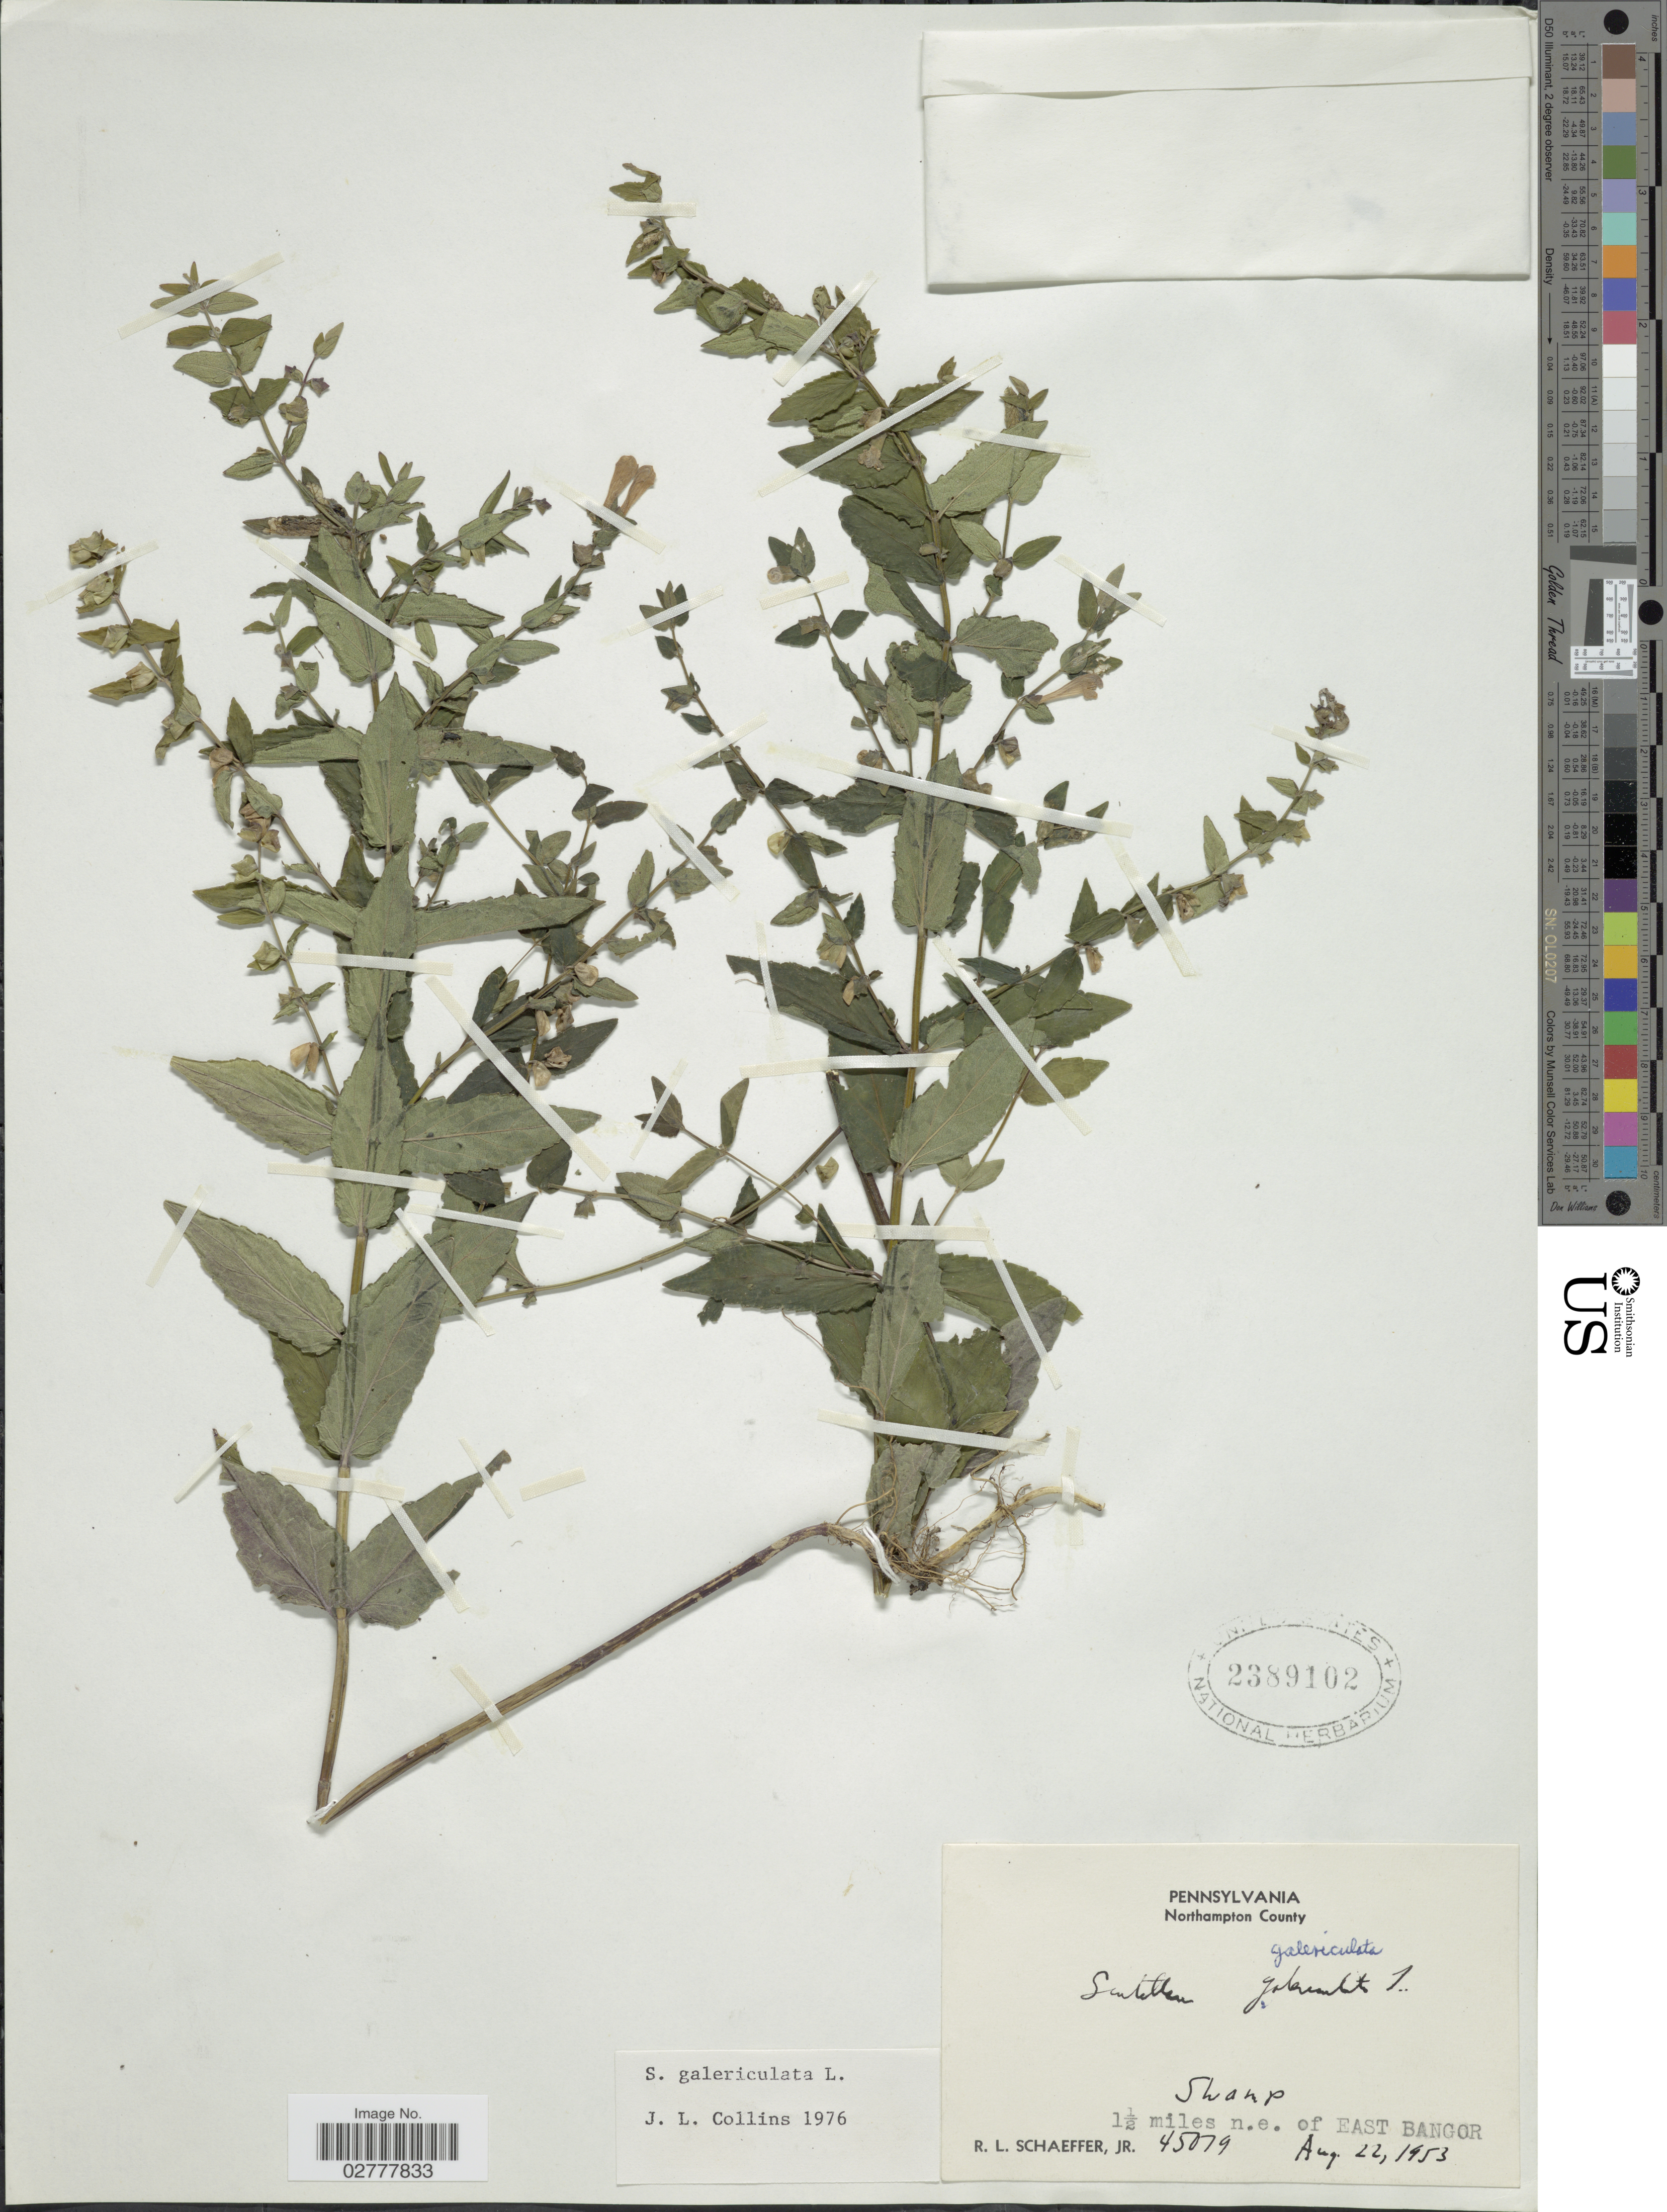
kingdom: Plantae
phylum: Tracheophyta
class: Magnoliopsida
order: Lamiales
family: Lamiaceae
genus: Scutellaria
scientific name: Scutellaria galericulata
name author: L.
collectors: R. L. Schaeffer Jr.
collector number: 45079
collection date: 1953-08-22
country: United States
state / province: Pennsylvania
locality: Northampton County. 1½ miles n.e. of East Bangor.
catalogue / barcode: US 2389102